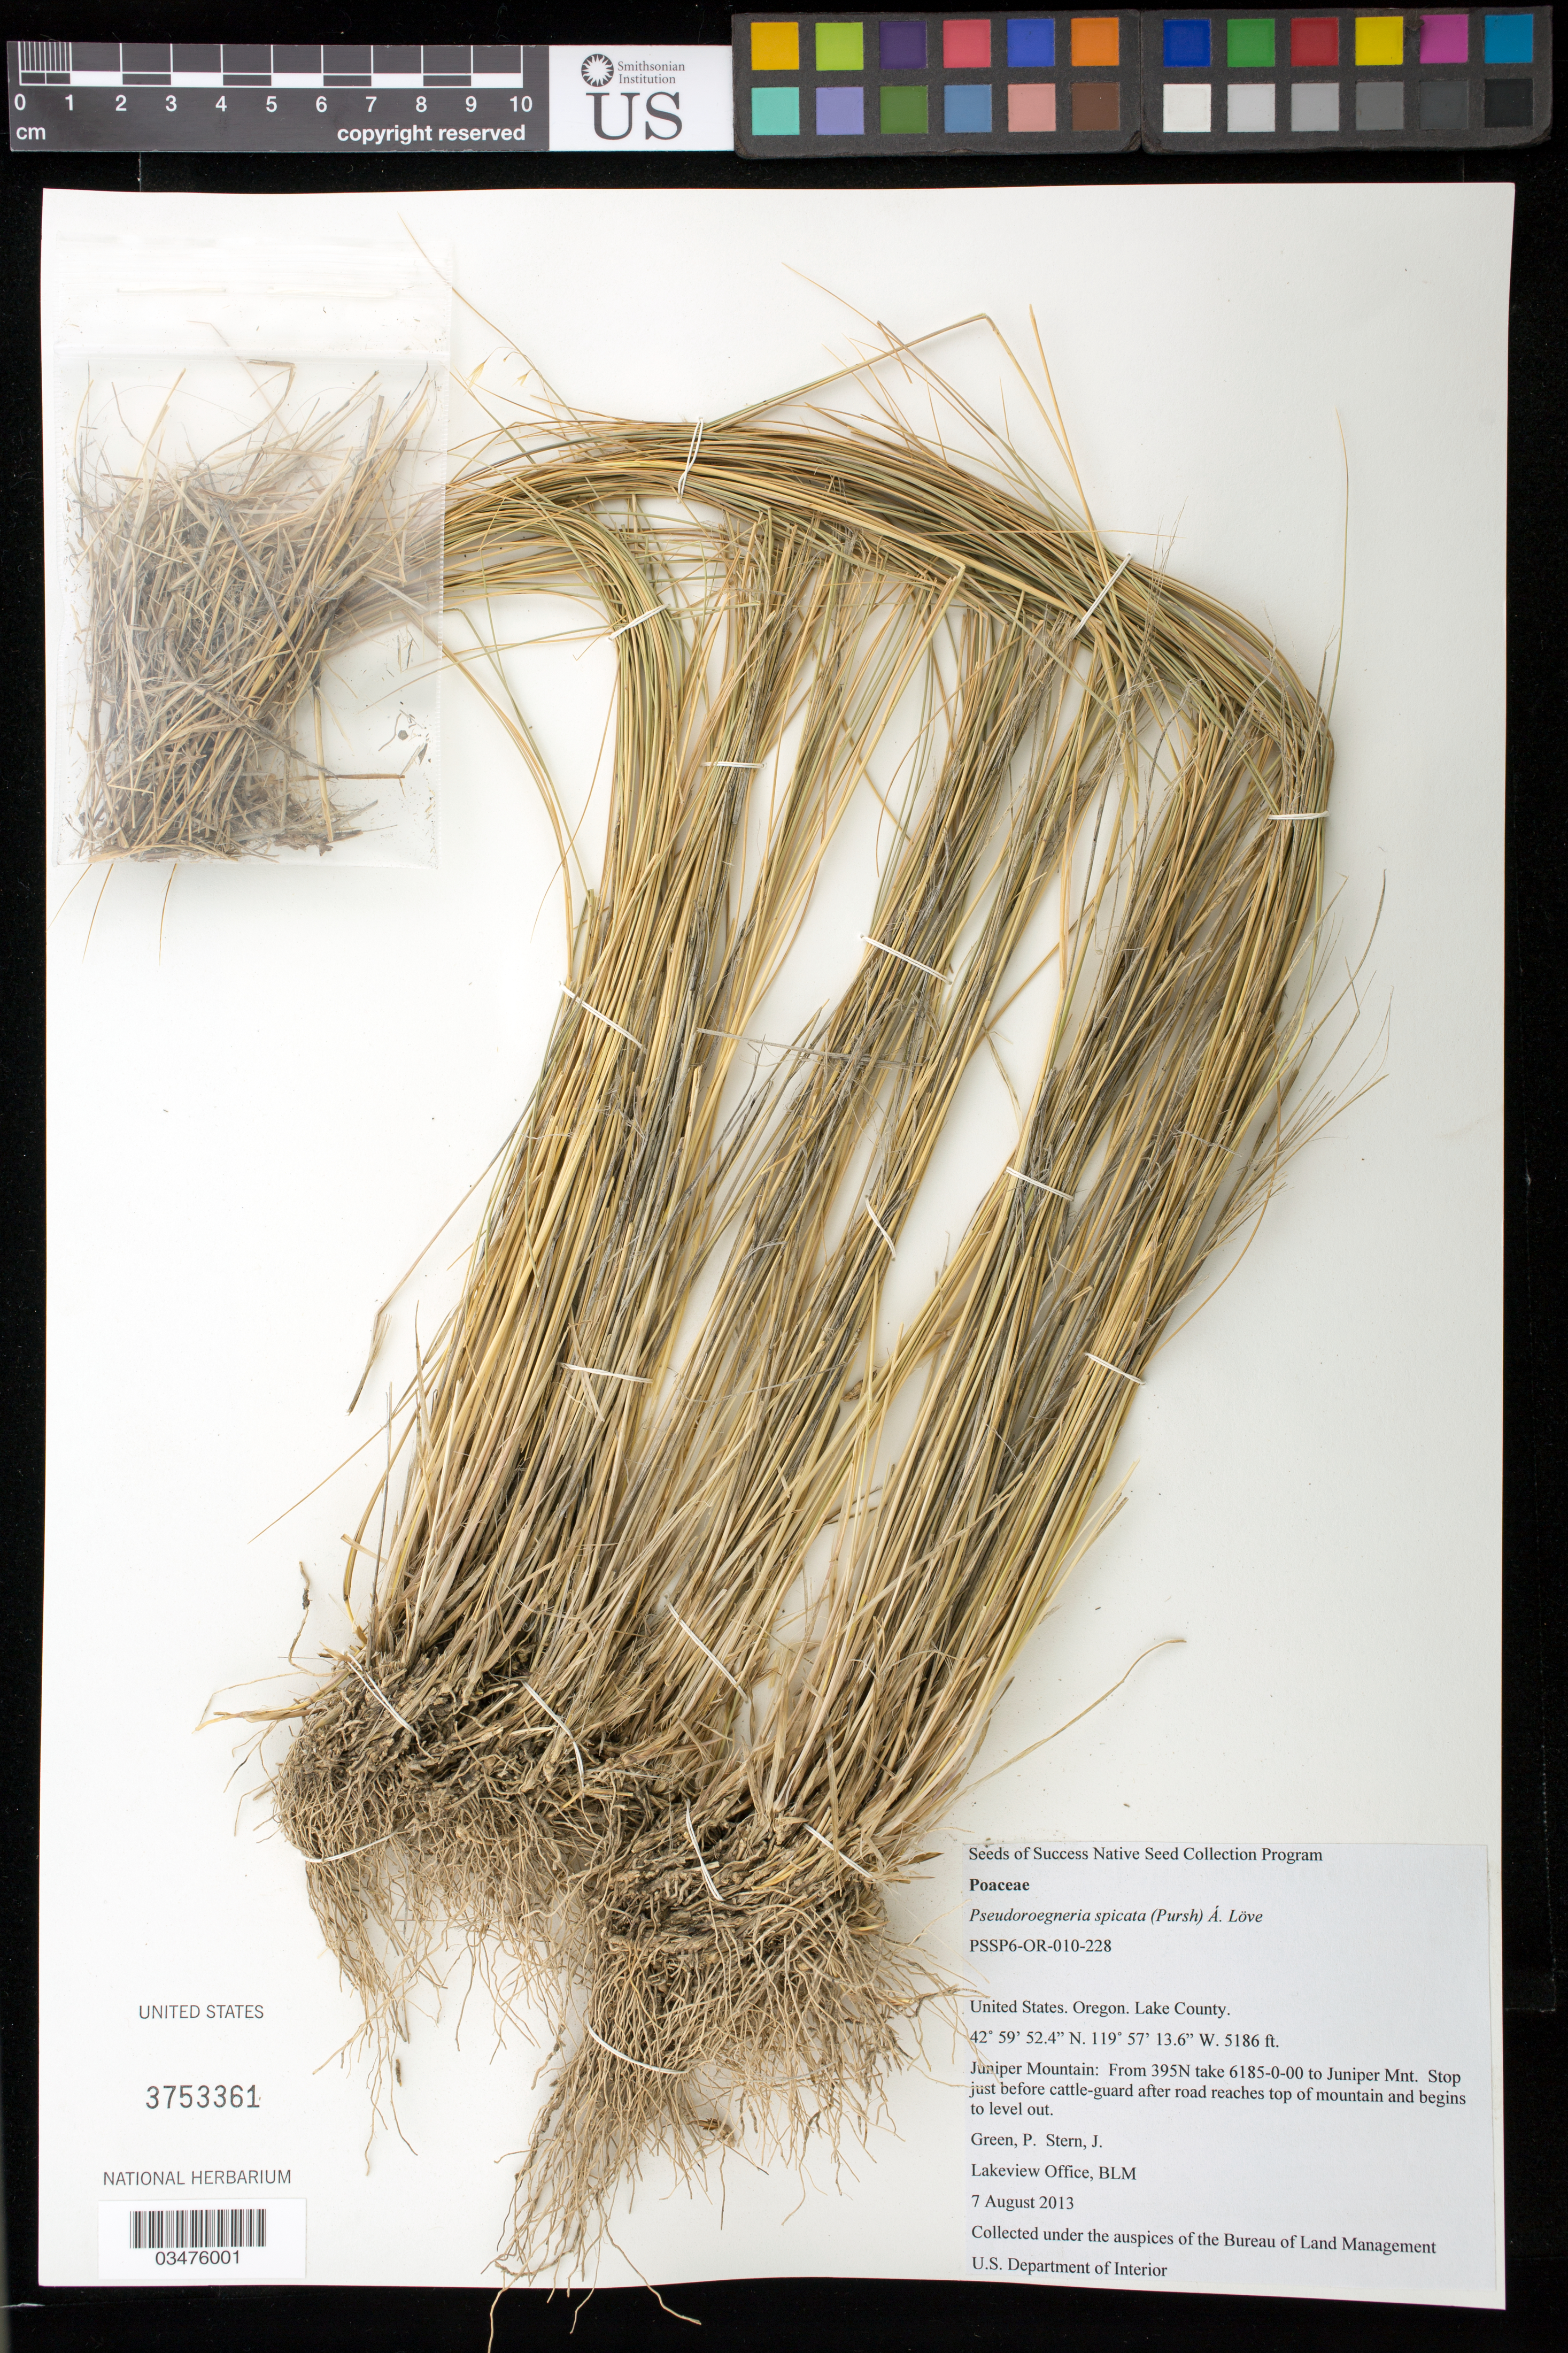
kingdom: Plantae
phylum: Tracheophyta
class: Liliopsida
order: Poales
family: Poaceae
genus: Pseudoroegneria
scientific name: Pseudoroegneria spicata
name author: (Pursh) Á. Löve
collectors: P. Green & J. Stern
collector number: PSSP6-OR-010-228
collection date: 2013-08-07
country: United States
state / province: Oregon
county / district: Lake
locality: Juniper Mountain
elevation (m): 1581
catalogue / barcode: US 3753361